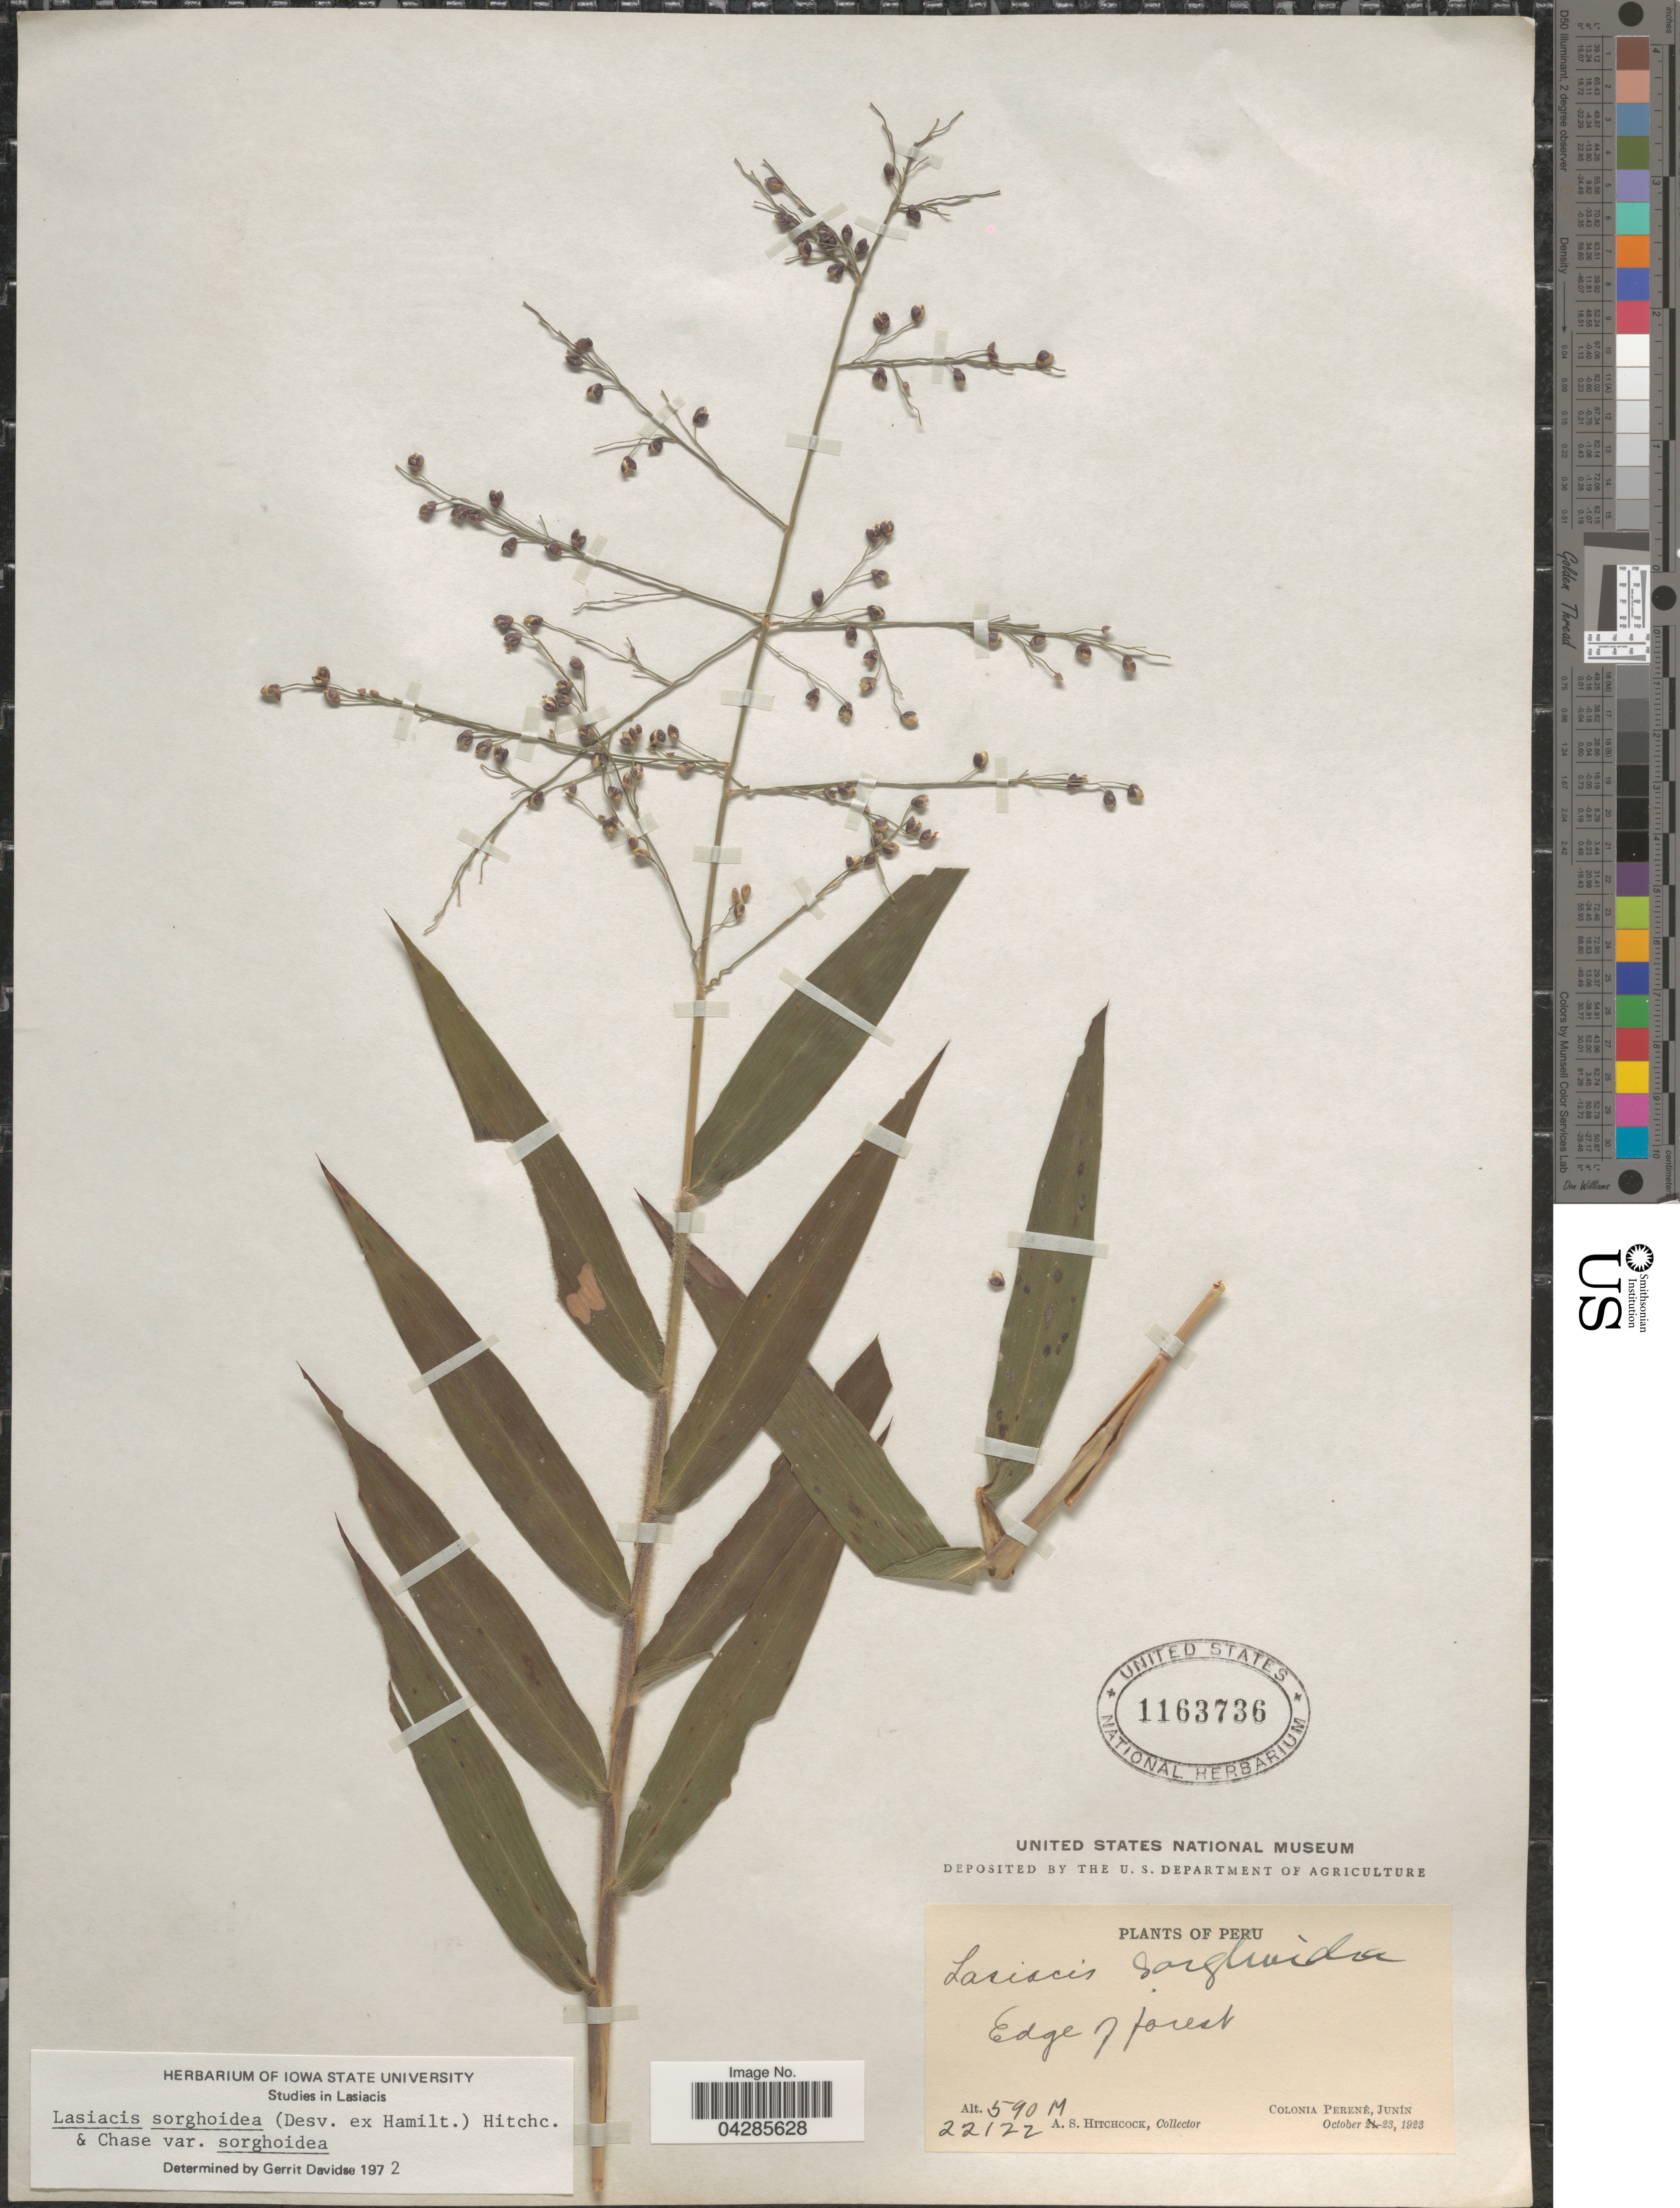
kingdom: Plantae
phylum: Tracheophyta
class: Liliopsida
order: Poales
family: Poaceae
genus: Lasiacis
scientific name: Lasiacis sorghoidea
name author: (Desv. ex Ham.) Hitchc. & Chase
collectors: A. S. Hitchcock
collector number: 22122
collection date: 1923-10-23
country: Peru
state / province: Junín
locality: Colonia Perené.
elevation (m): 590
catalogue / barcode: US 1163736